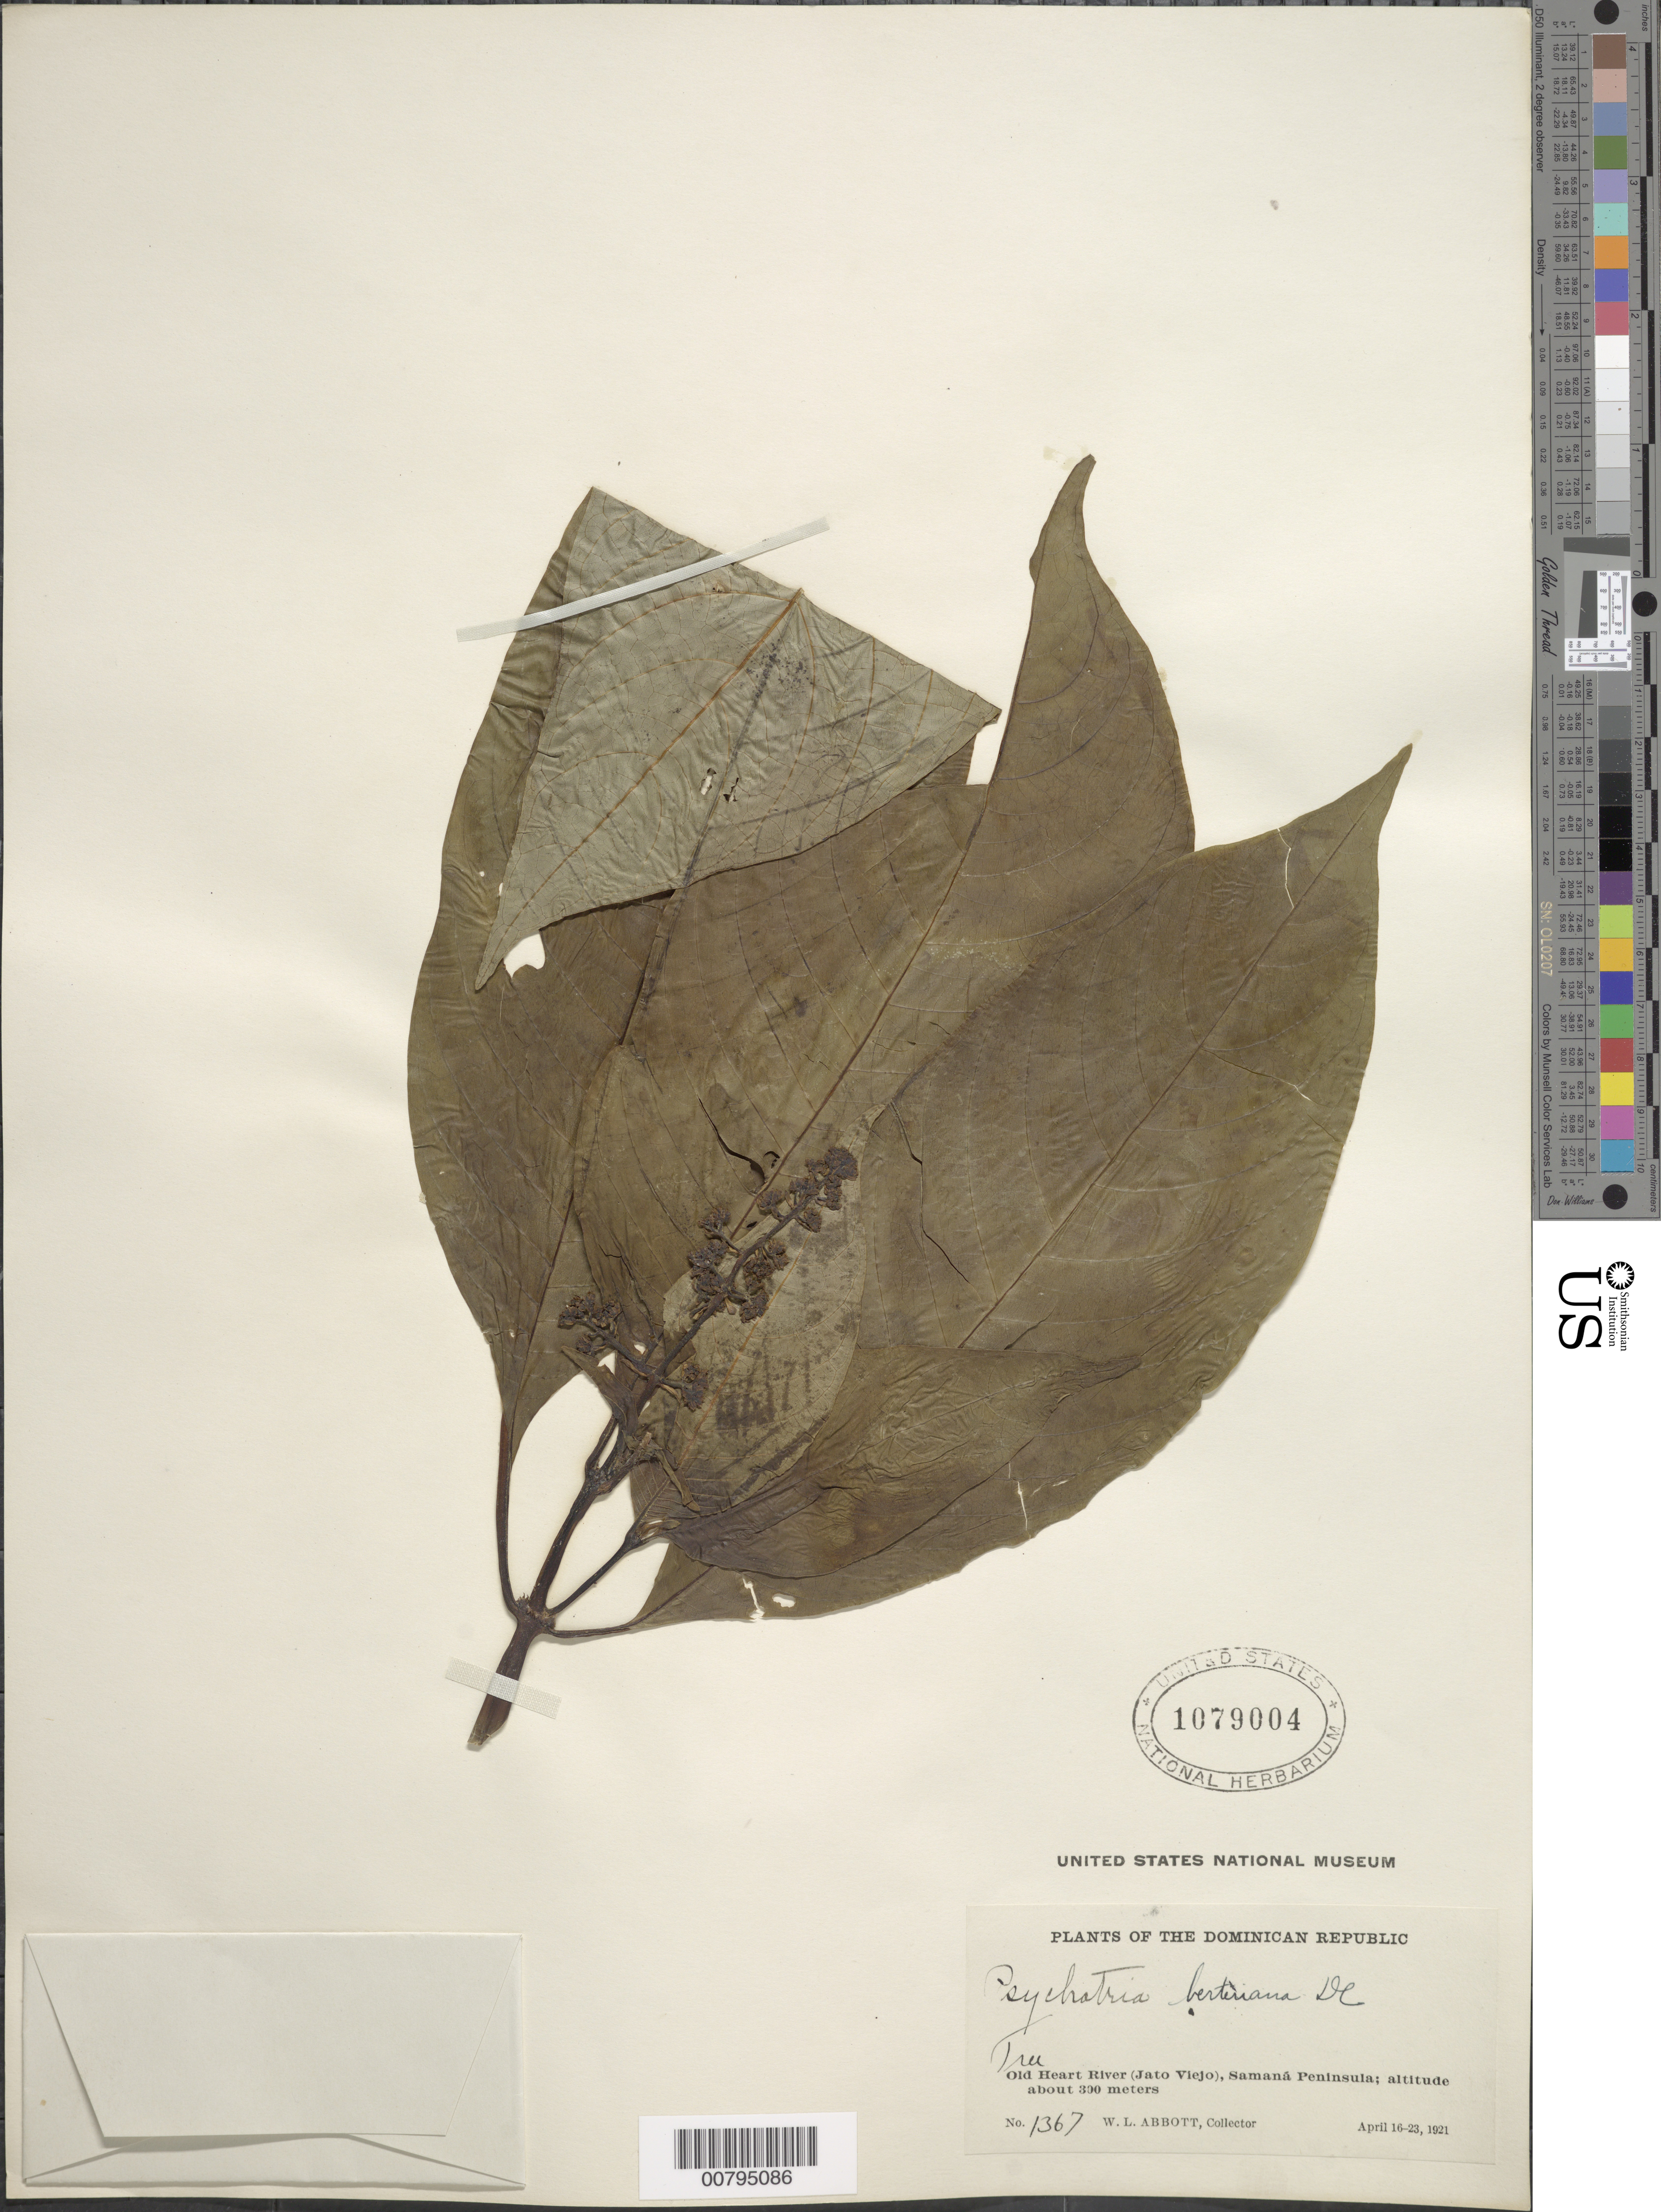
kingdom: Plantae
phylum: Tracheophyta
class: Magnoliopsida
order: Gentianales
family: Rubiaceae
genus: Psychotria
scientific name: Psychotria berteroana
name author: DC.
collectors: W. L. Abbott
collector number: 1367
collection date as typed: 16 Apr 1921 to 23 Apr 1921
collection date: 1921-04-16/1921-04-23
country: Dominican Republic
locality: Old Heart River (Jato Viejo), Samana Peninsula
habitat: Near river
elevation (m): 300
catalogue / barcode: US 1079004